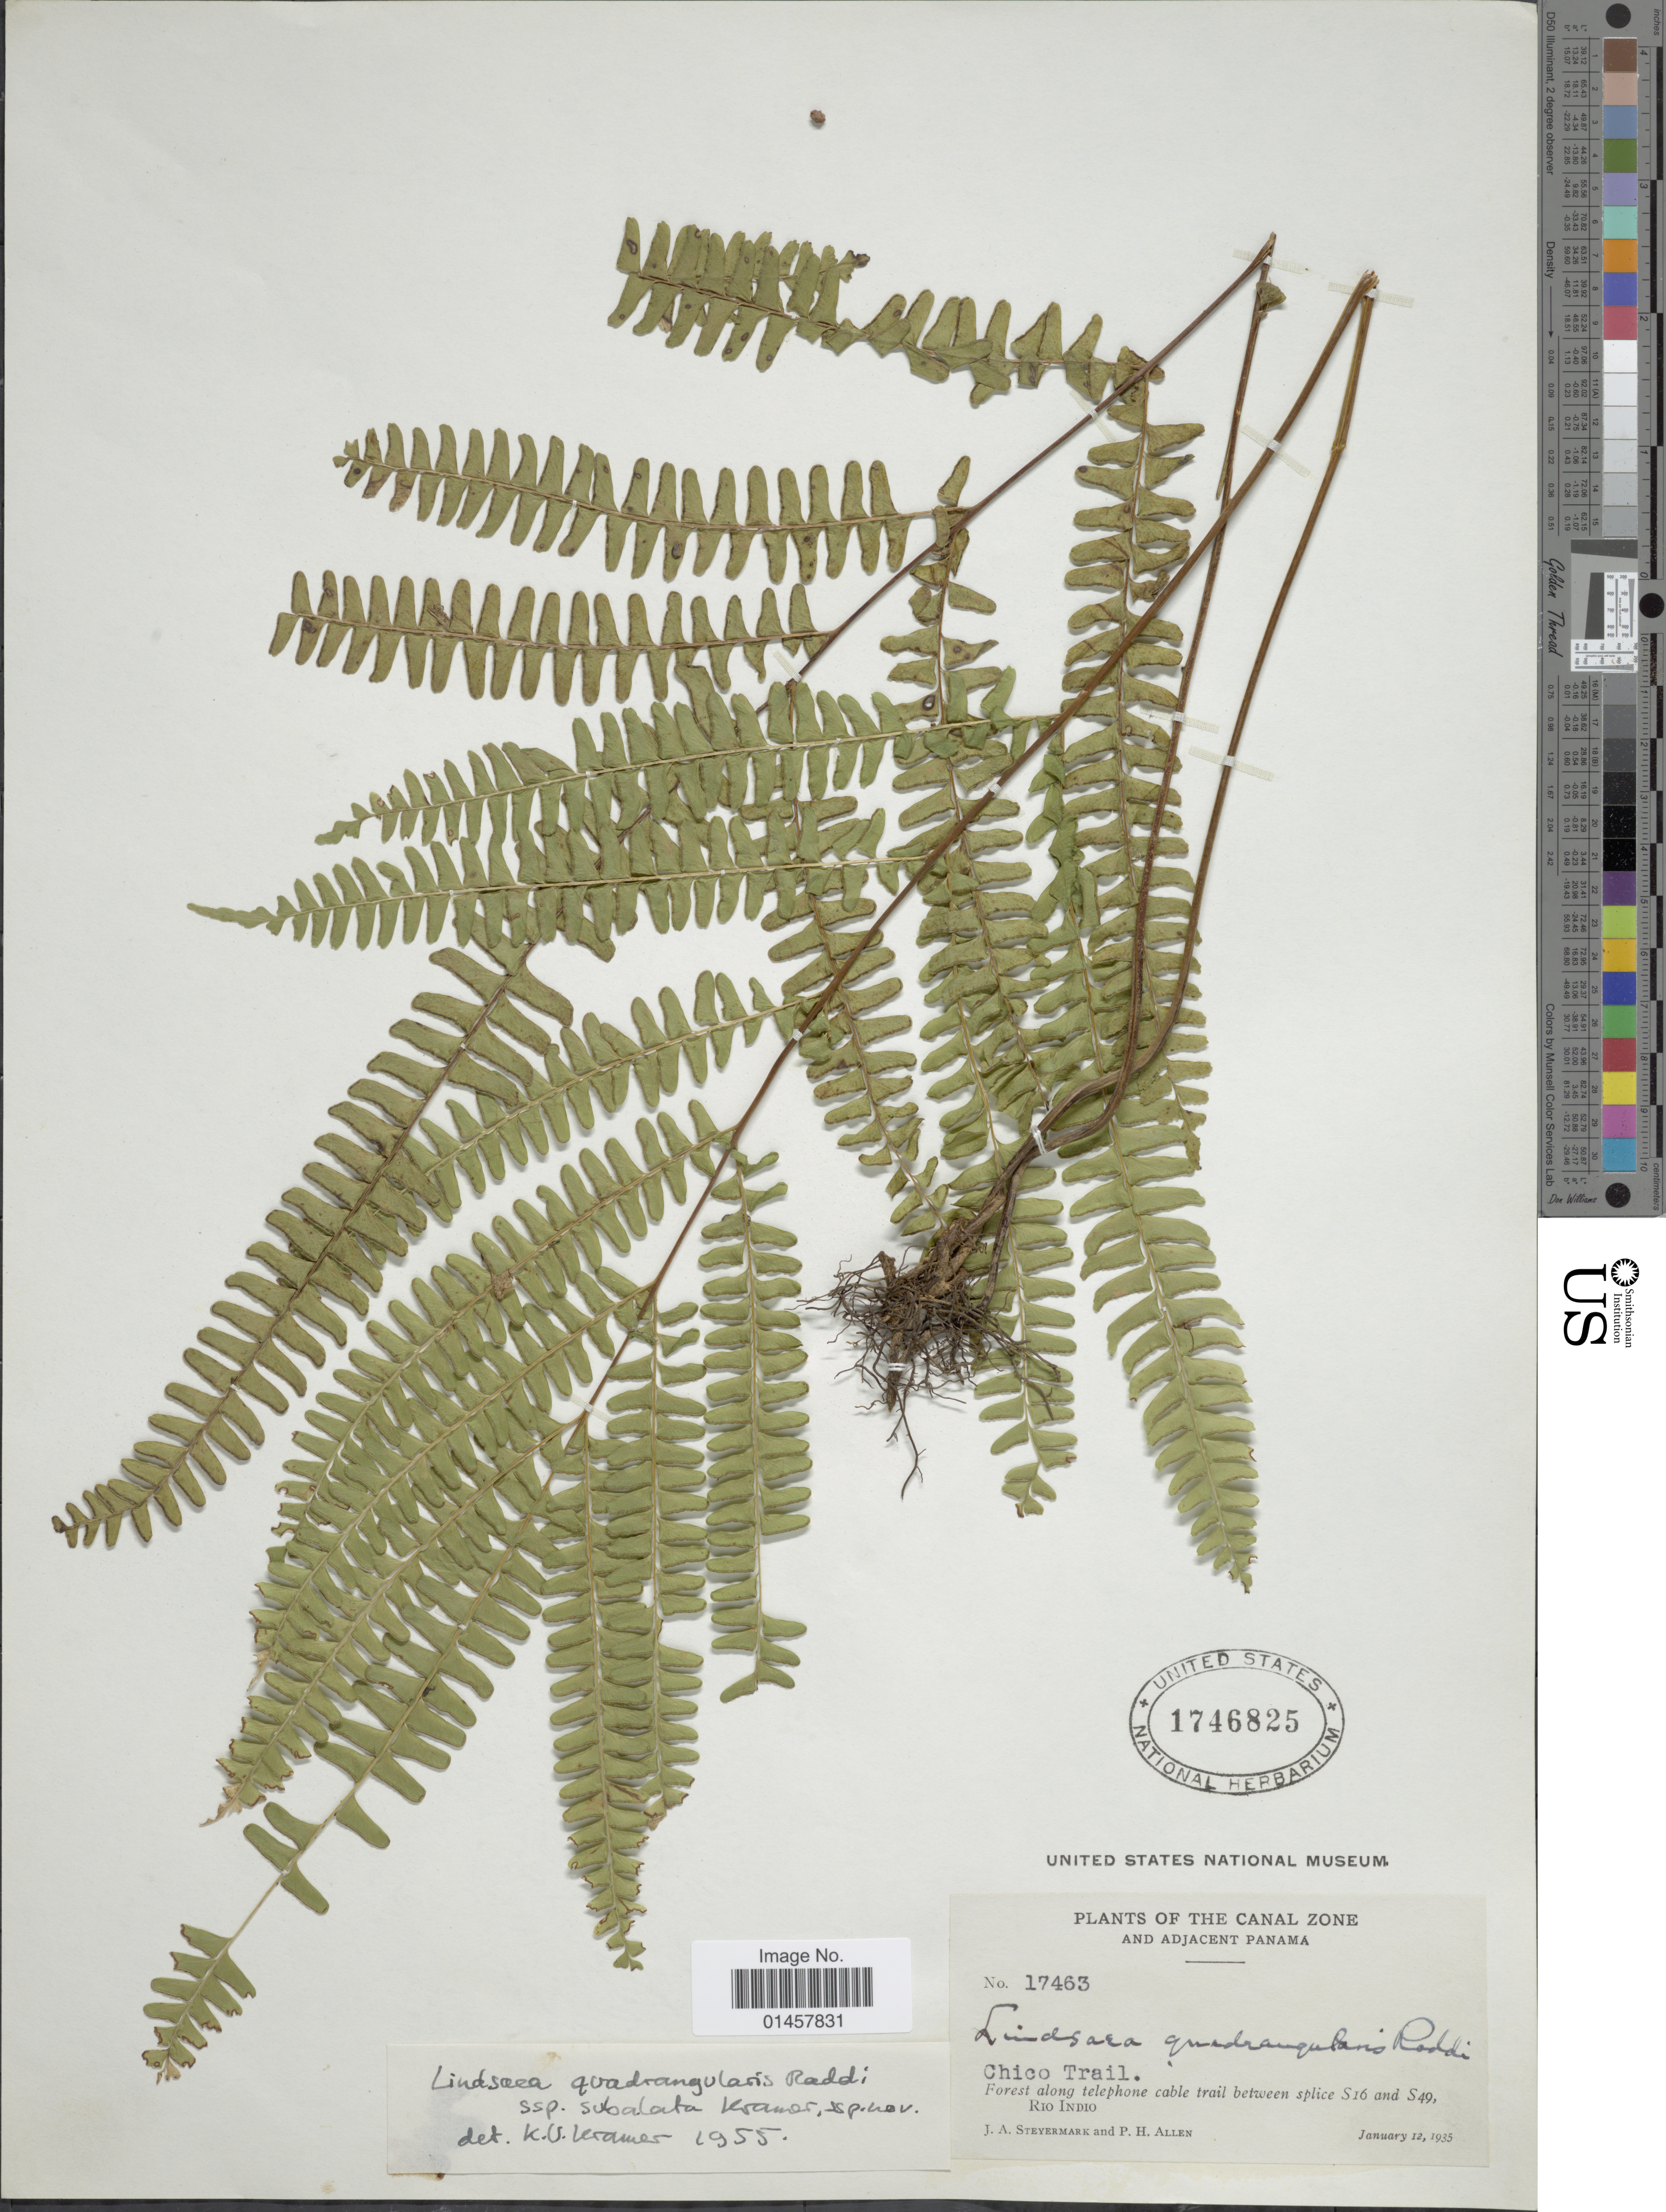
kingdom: Plantae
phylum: Tracheophyta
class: Polypodiopsida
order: Polypodiales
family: Lindsaeaceae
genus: Lindsaea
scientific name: Lindsaea quadrangularis subsp. subalata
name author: K.U. Kramer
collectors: J. Steyermark & P. H. Allen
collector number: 17463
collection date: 1935-01-12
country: Panama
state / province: Colón / Panamá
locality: Canal Zone, And adjacent Panama, Chico trail, forest along telephone cable trail between splice S16 and S49, Rio Indio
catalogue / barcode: US 1746825